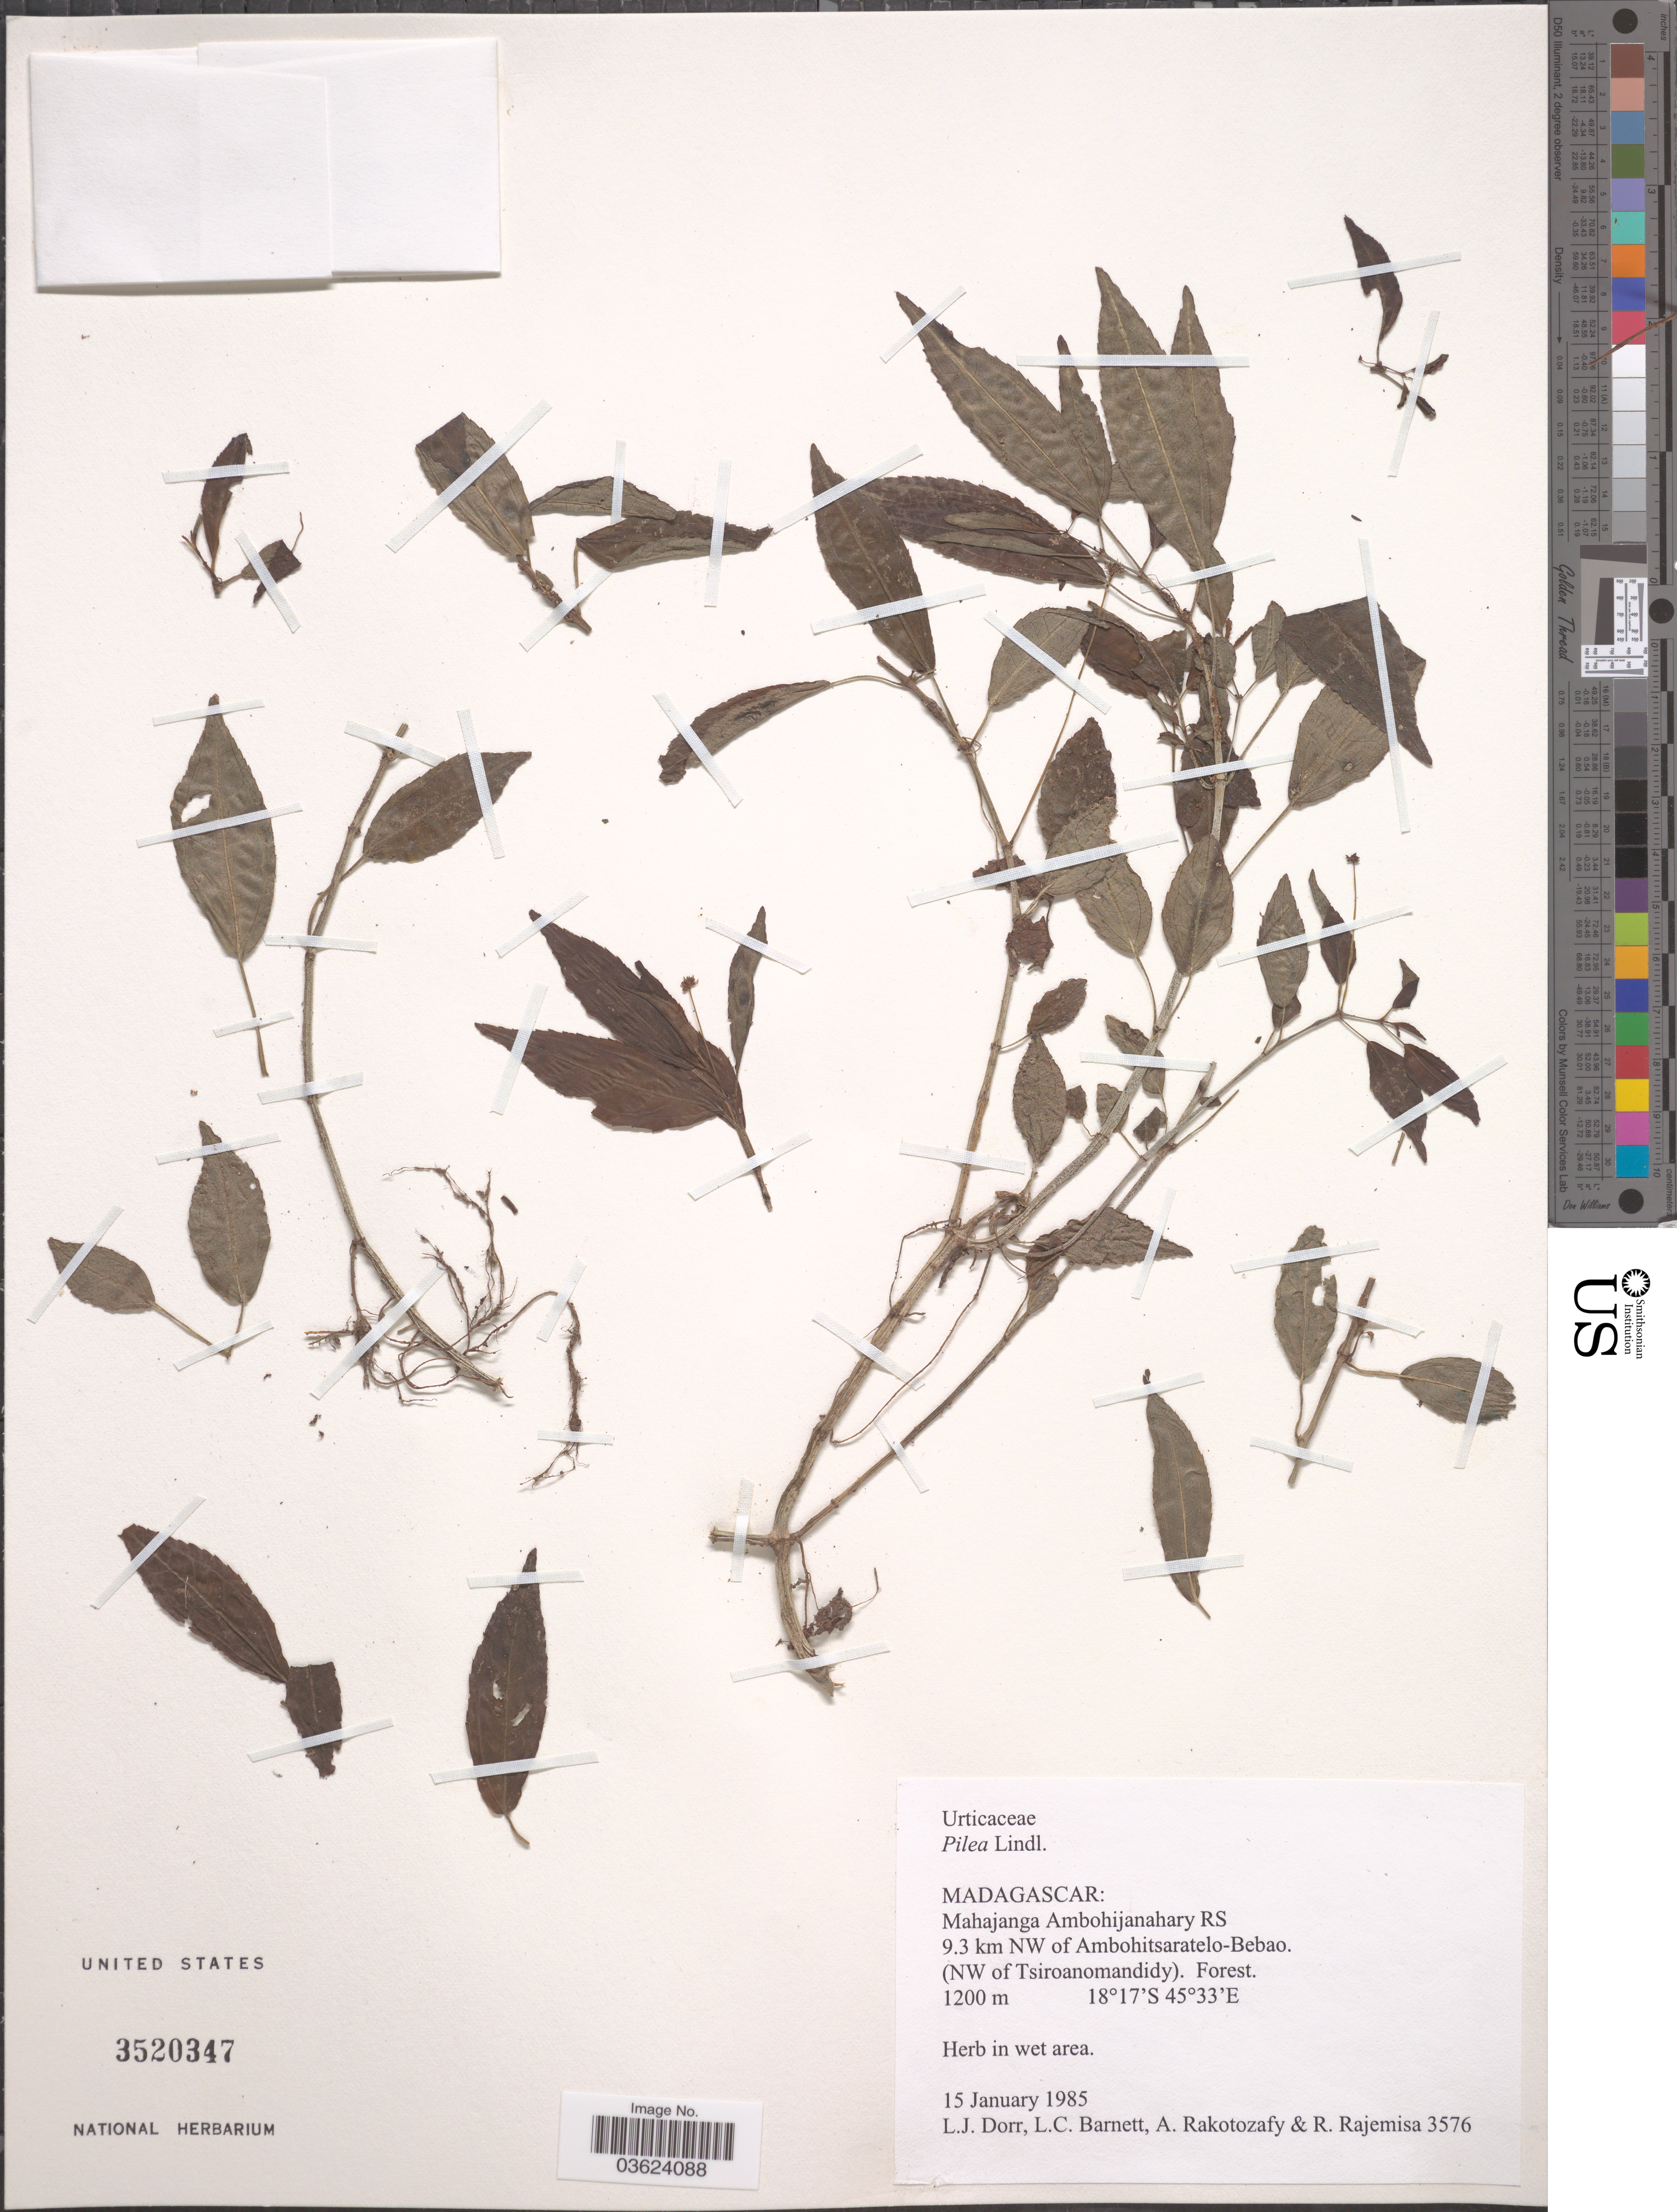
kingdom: Plantae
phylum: Tracheophyta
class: Magnoliopsida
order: Rosales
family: Urticaceae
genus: Adicea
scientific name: Adicea sp.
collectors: L. J. Dorr, L. C. Barnett, A. Rakotozafy & R. Rajemisa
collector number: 3576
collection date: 1985-01-15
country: Madagascar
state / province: Bongolava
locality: Ambohijanahary RS. 9.3 km NW of Ambohitsaratelo-Bebao. (NW of Tsiroanomandidy).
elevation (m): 1200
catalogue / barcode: US 3520347